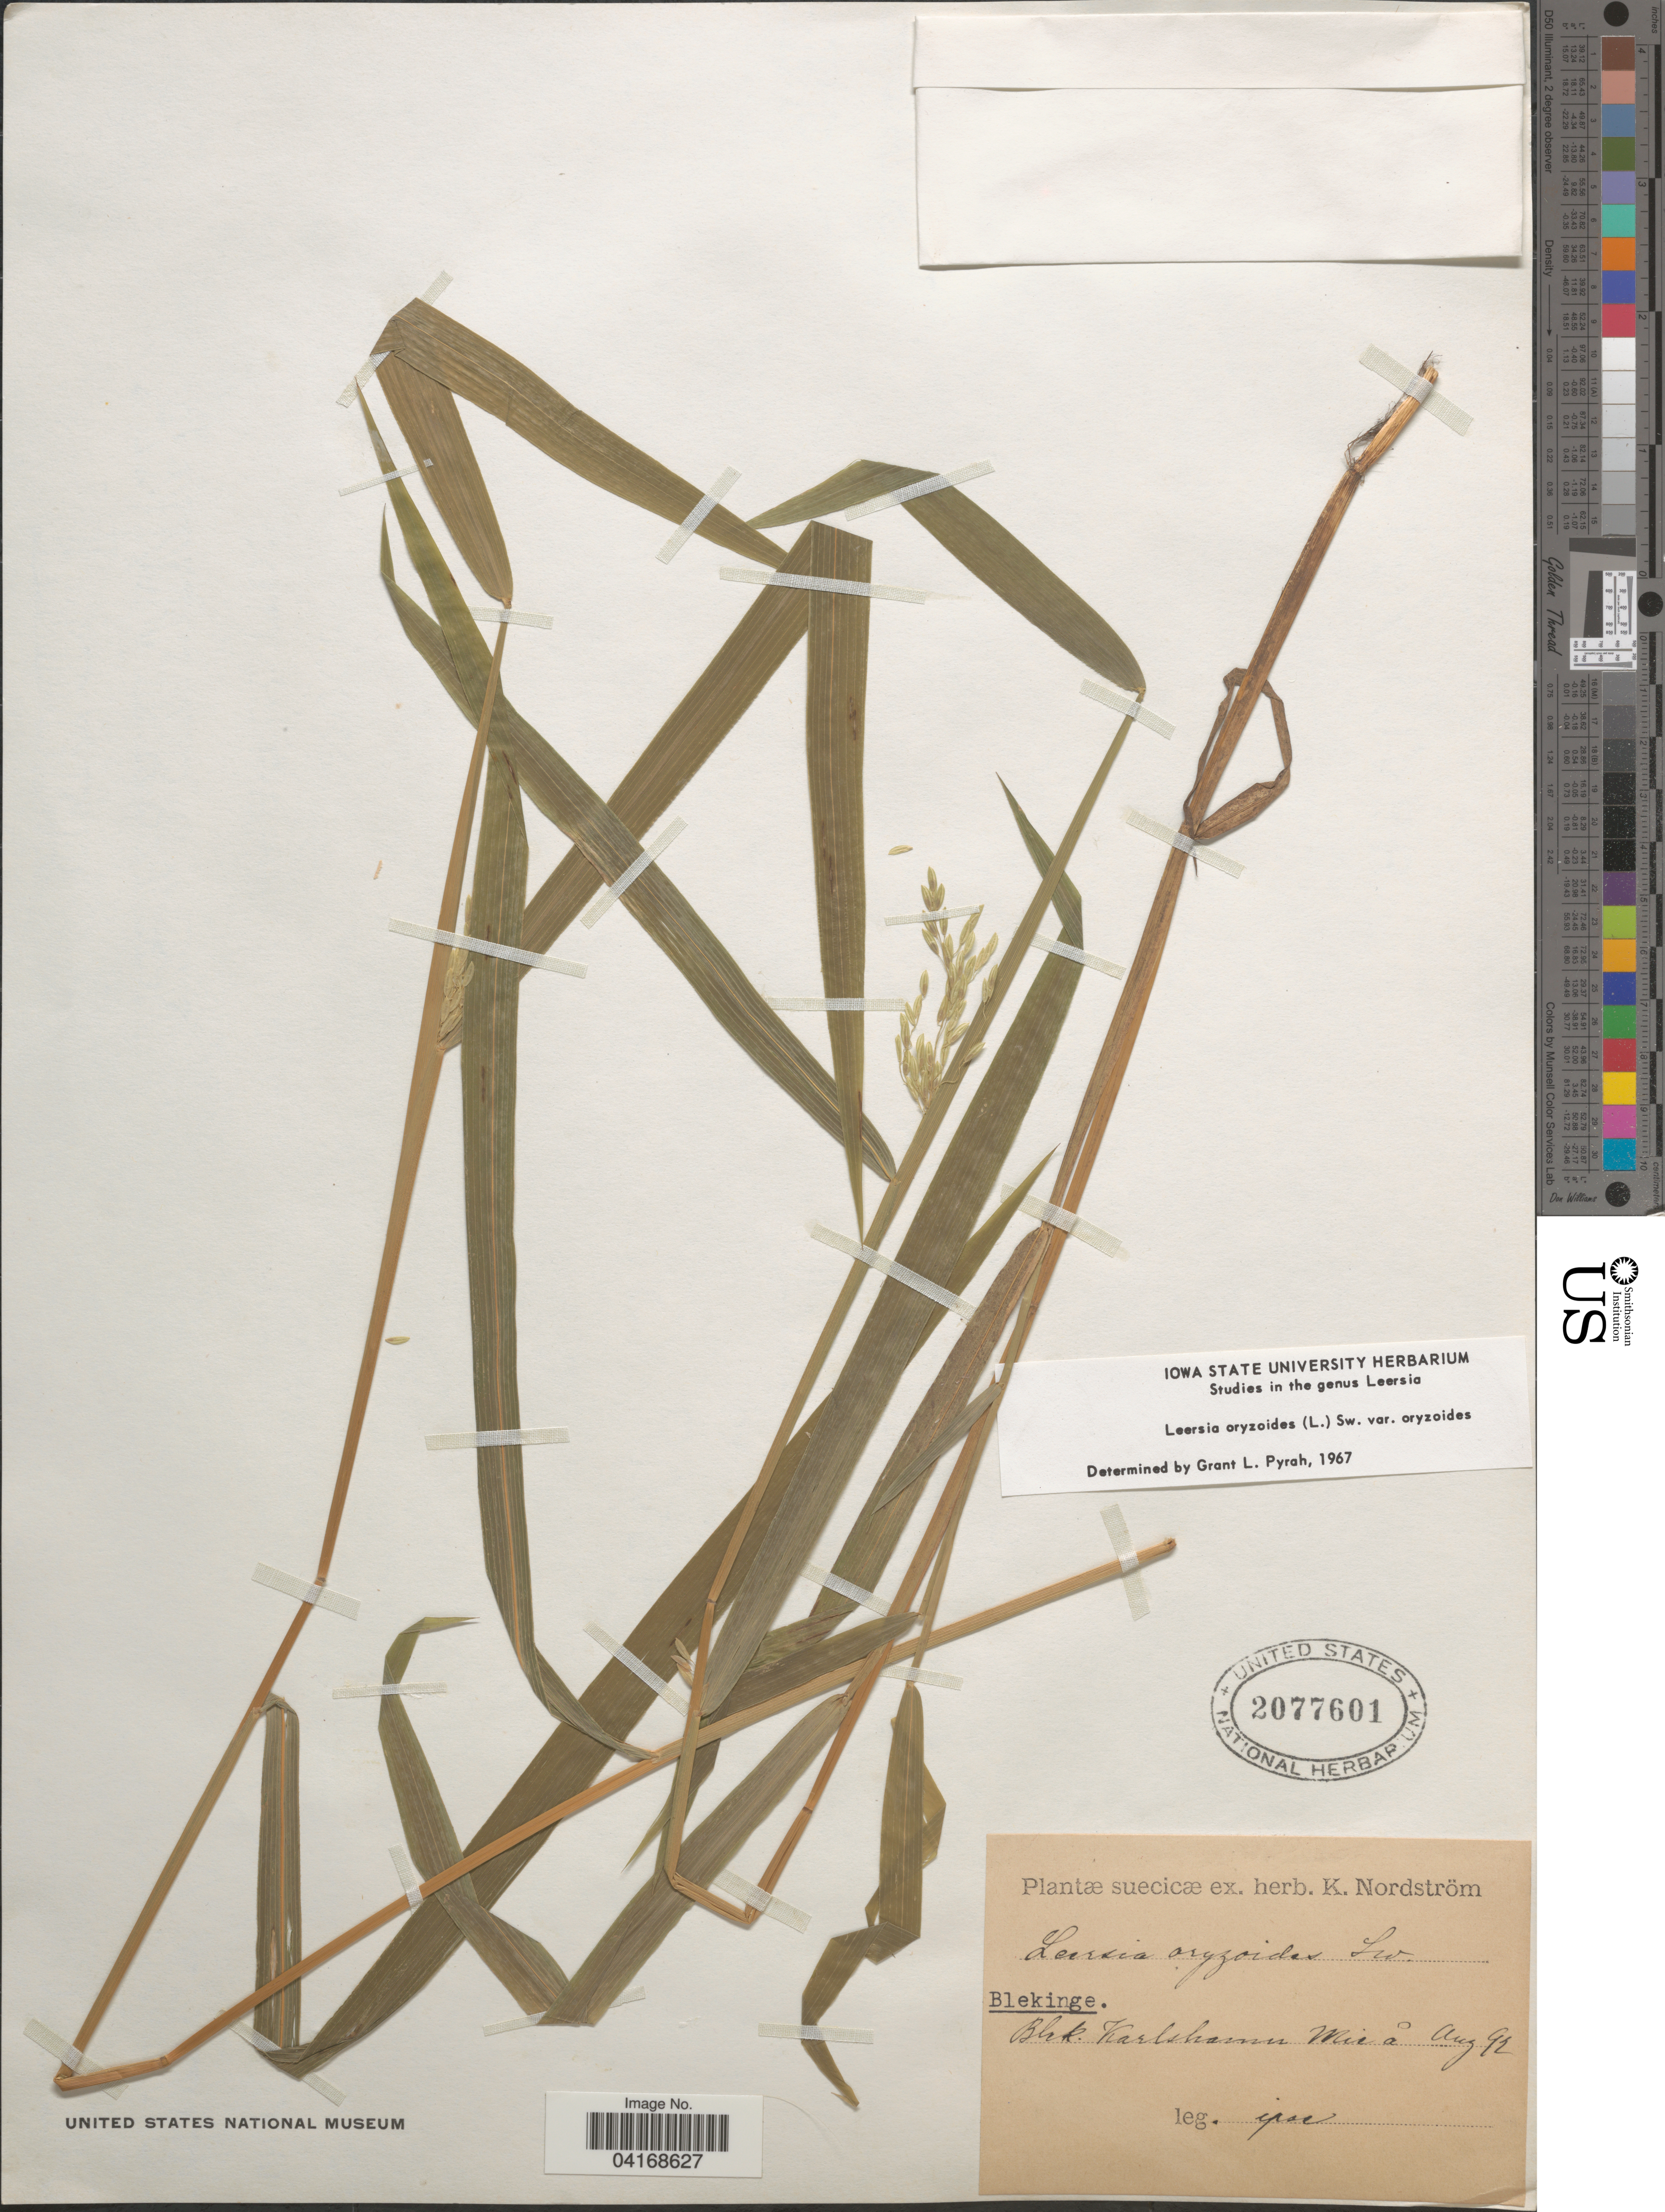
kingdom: Plantae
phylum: Tracheophyta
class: Liliopsida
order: Poales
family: Poaceae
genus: Leersia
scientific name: Leersia oryzoides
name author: (L.) Sw.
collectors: K. B. Nordstrom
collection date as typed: Transcribed d/m/y: /8/92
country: Sweden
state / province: Blekinge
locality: Karlshamn Mira [interpreted].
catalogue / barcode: US 2077601